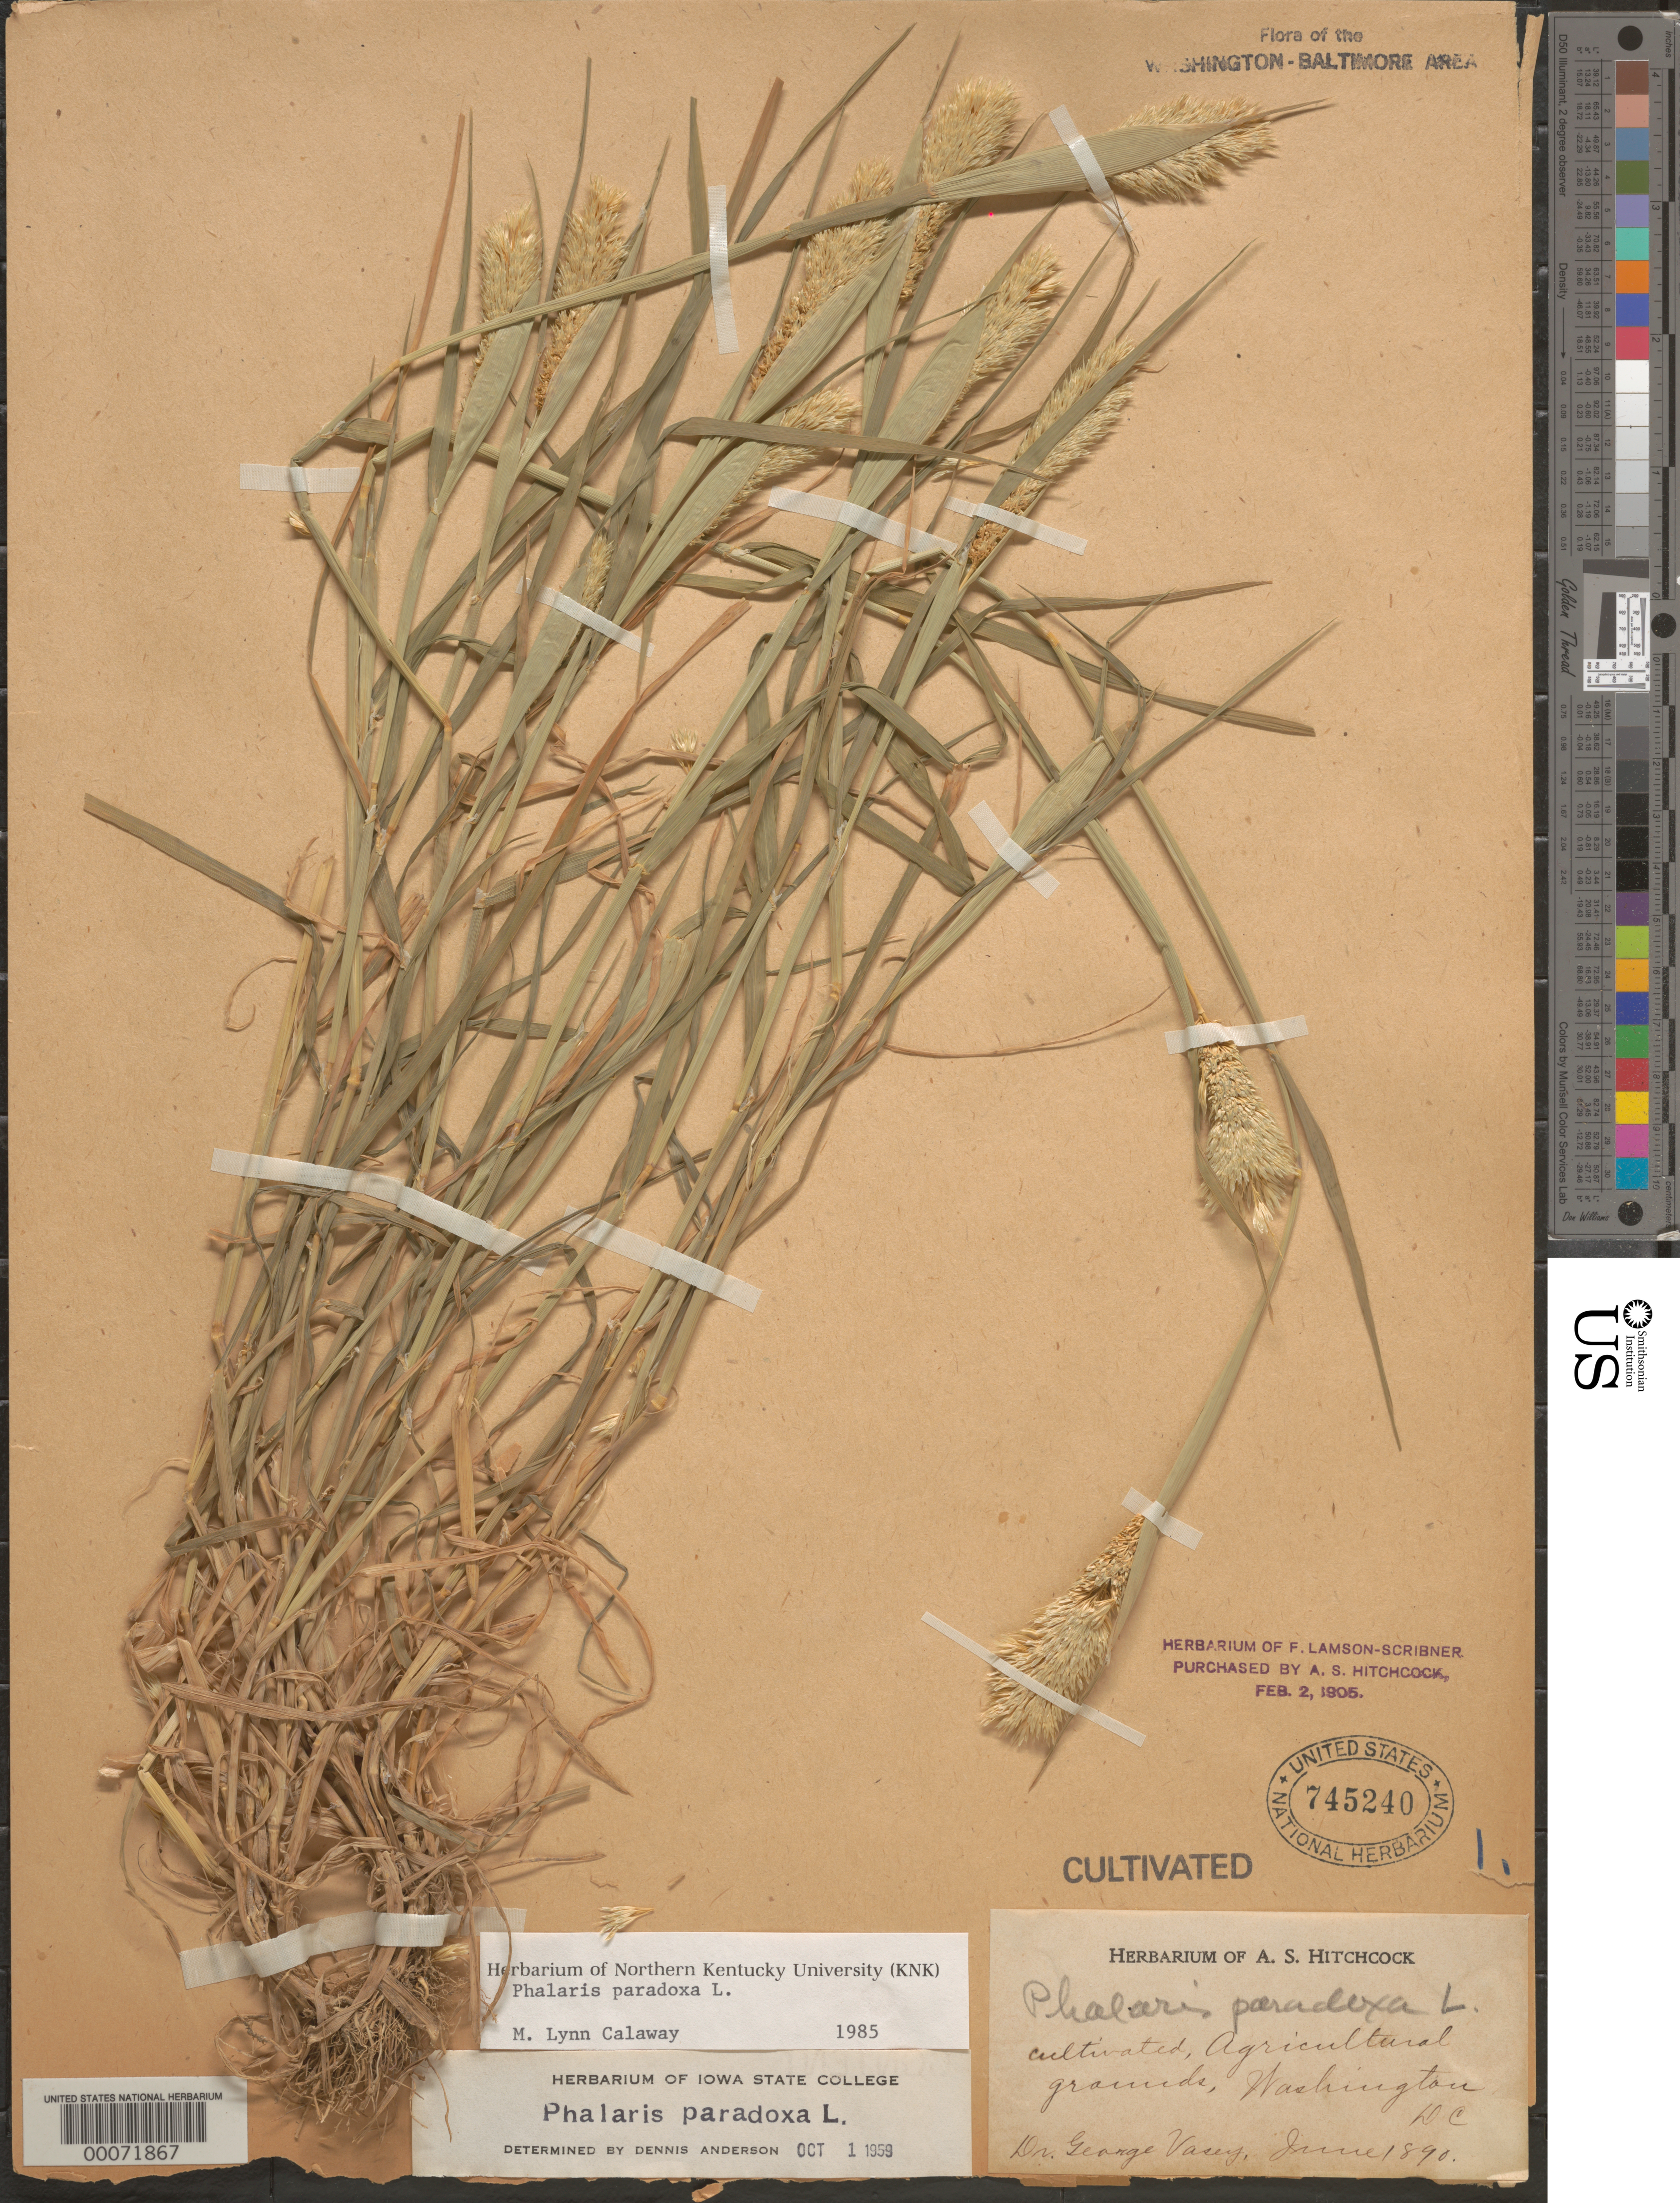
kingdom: Plantae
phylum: Tracheophyta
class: Liliopsida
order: Poales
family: Poaceae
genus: Phalaris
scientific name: Phalaris paradoxa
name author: L.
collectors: G. Vasey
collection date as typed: Jun 1890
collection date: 1890-06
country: United States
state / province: District of Columbia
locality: Agricultural grounds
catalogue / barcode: US 745240